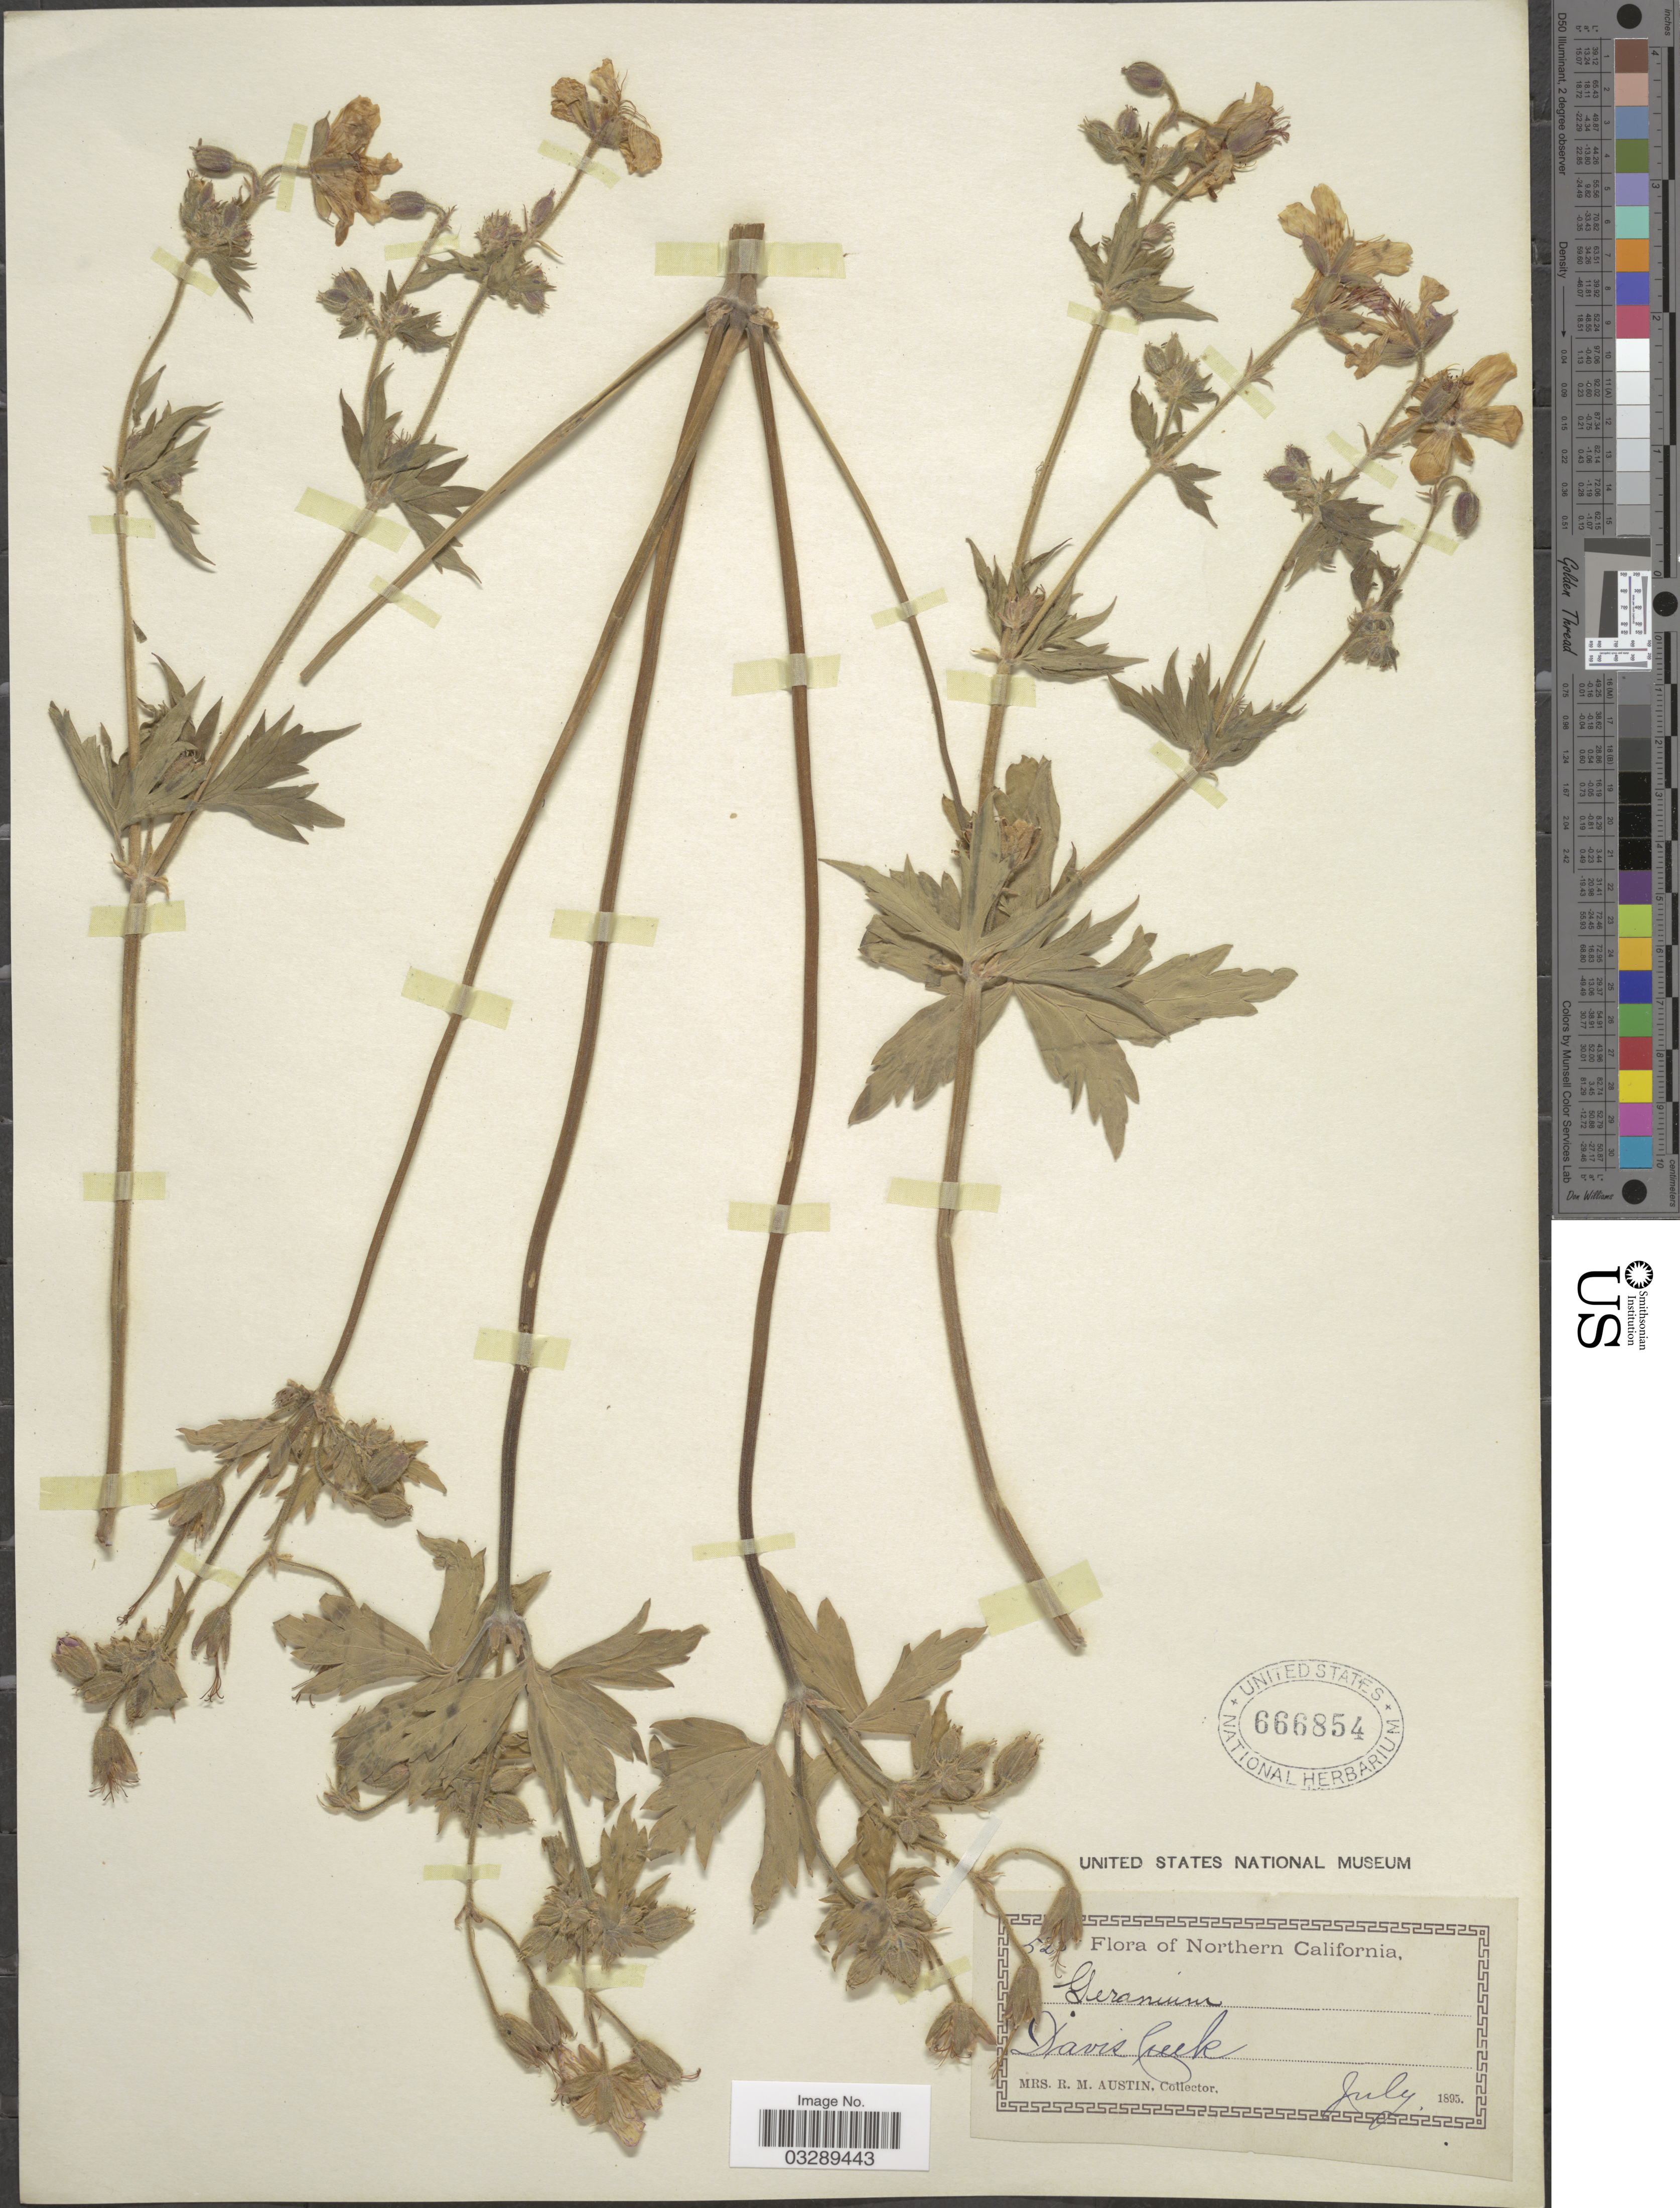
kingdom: Plantae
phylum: Tracheophyta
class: Magnoliopsida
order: Geraniales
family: Geraniaceae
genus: Geranium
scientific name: Geranium sp.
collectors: R. Austin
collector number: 525*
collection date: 1895-07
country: United States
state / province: California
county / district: Modoc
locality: Northern California. Davis Creek.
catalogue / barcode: US 666854